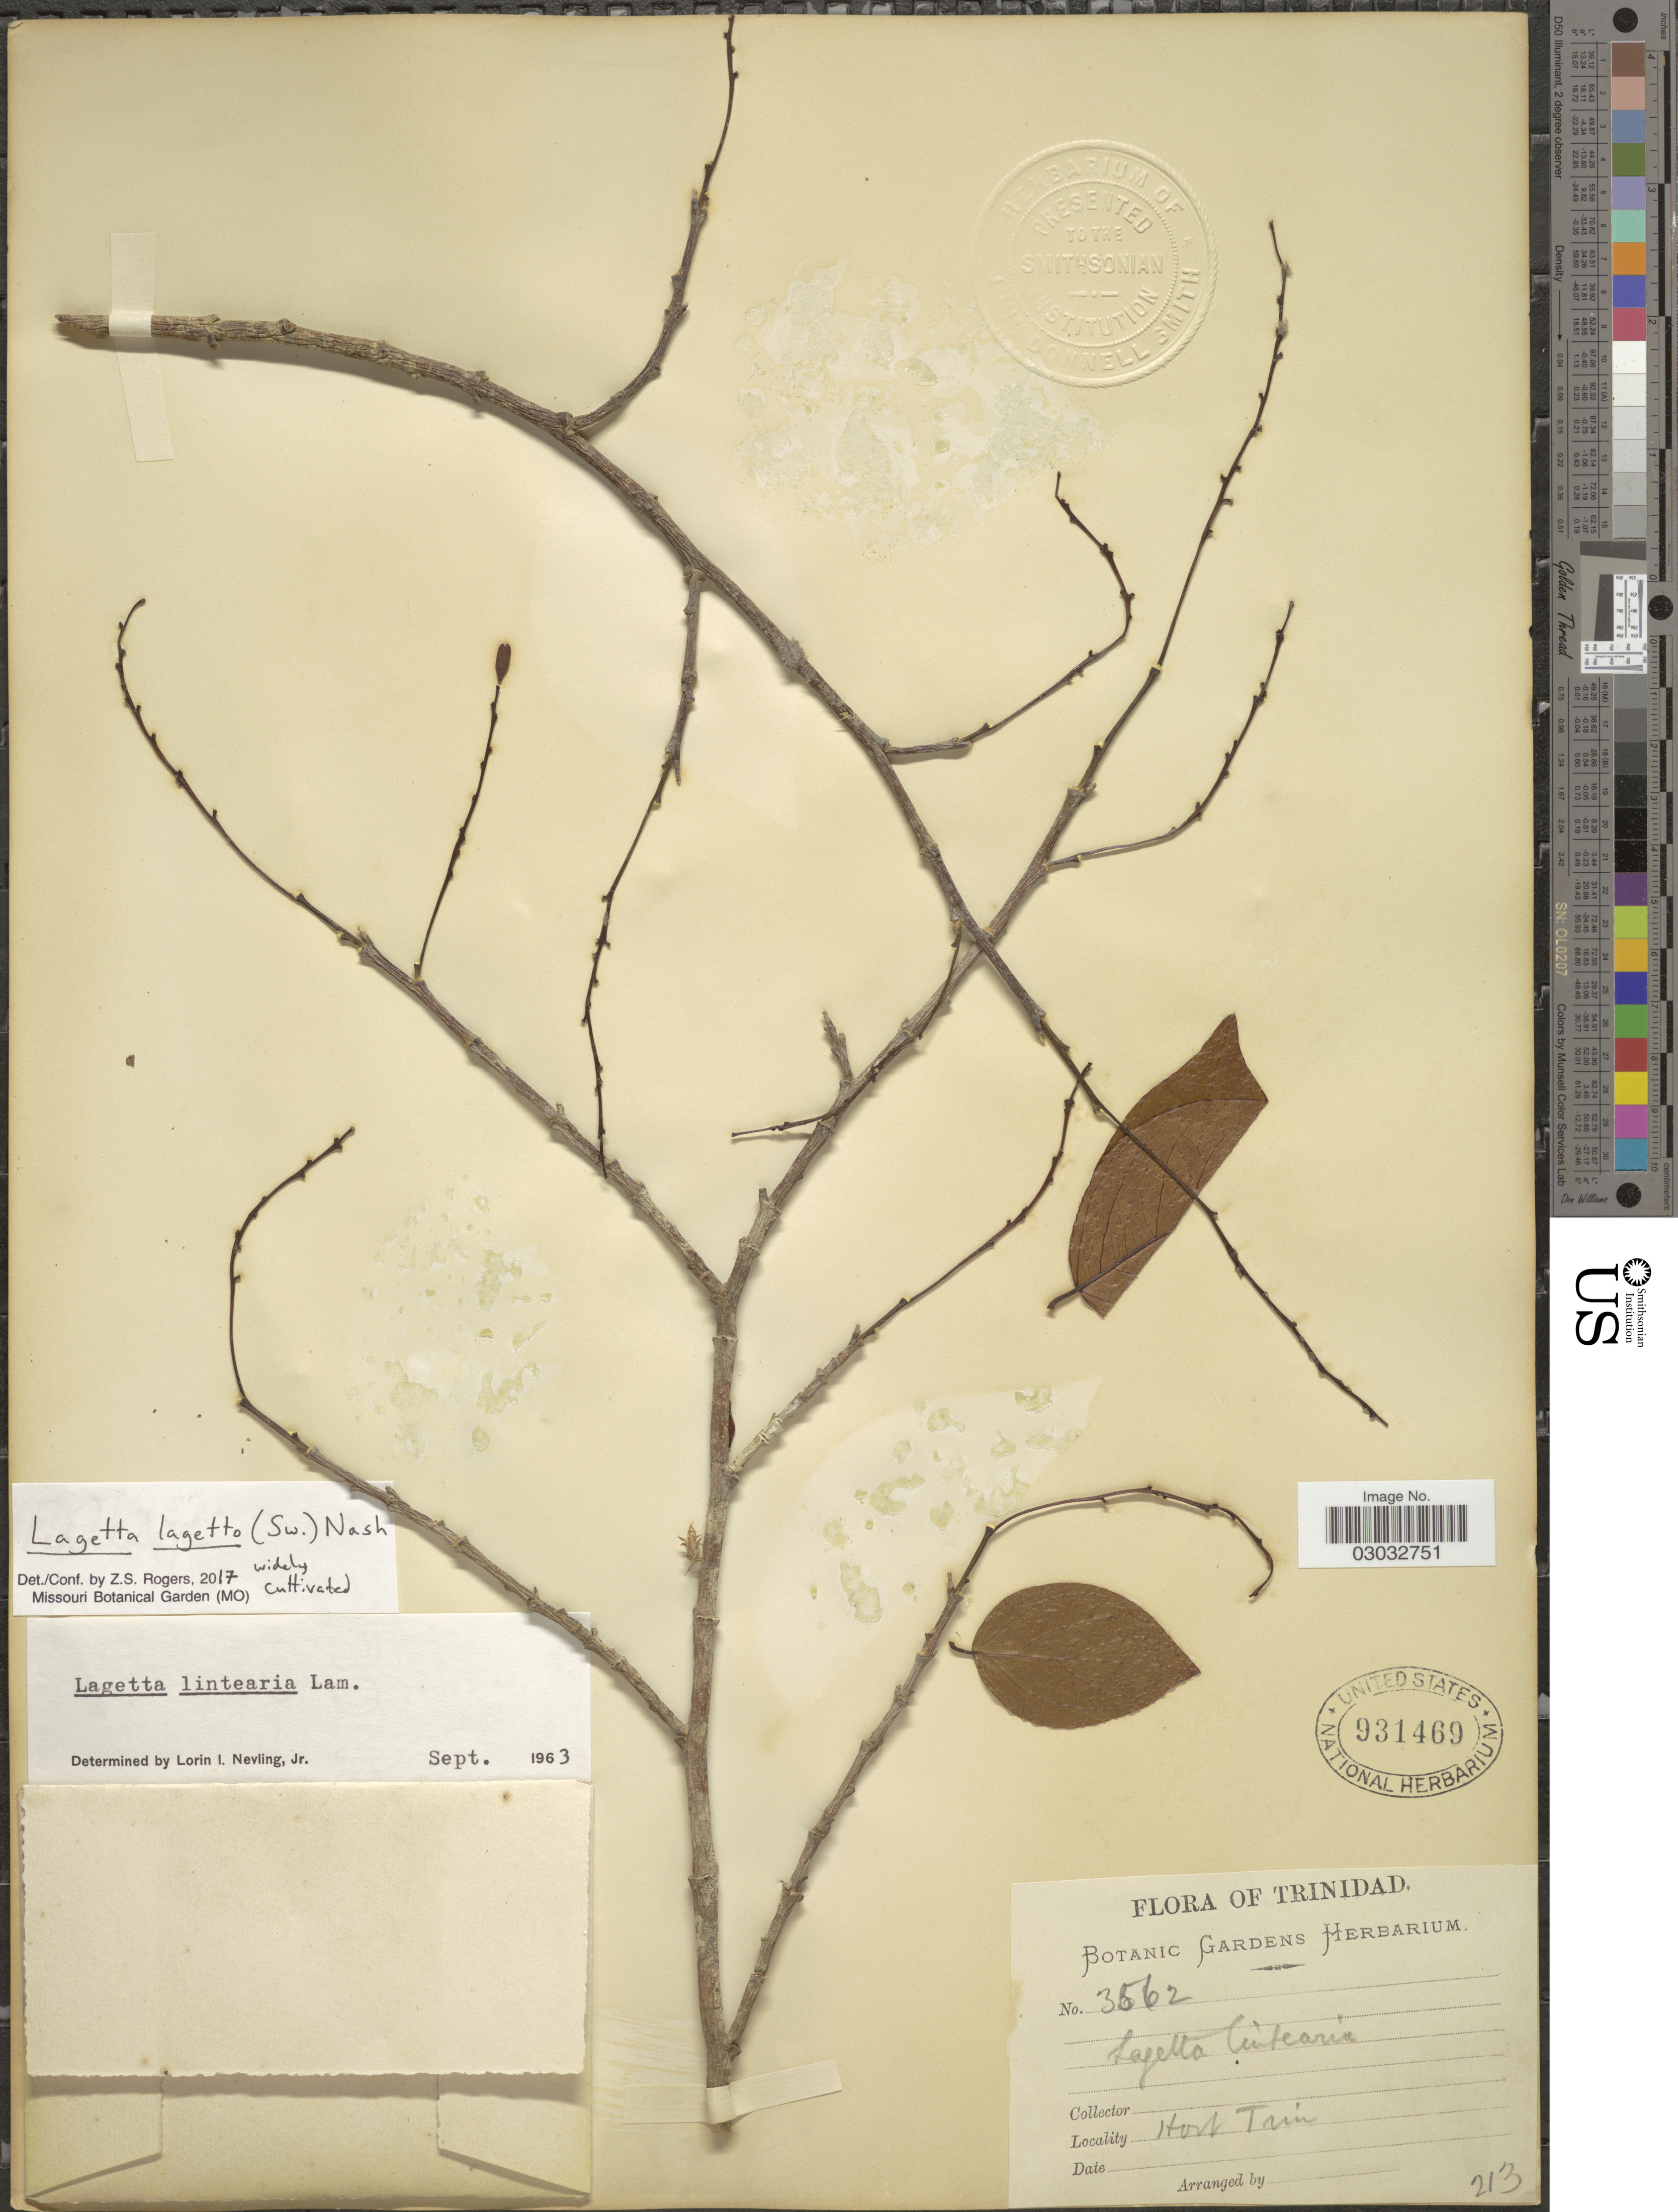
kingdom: Plantae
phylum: Tracheophyta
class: Magnoliopsida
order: Malvales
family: Thymelaeaceae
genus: Lagetta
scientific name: Lagetta lagetto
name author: (Sw.) Nash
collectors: ex herb. Botanic Gardens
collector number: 3562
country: Trinidad and Tobago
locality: Trinidad. Hort. Trin.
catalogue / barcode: US 931469